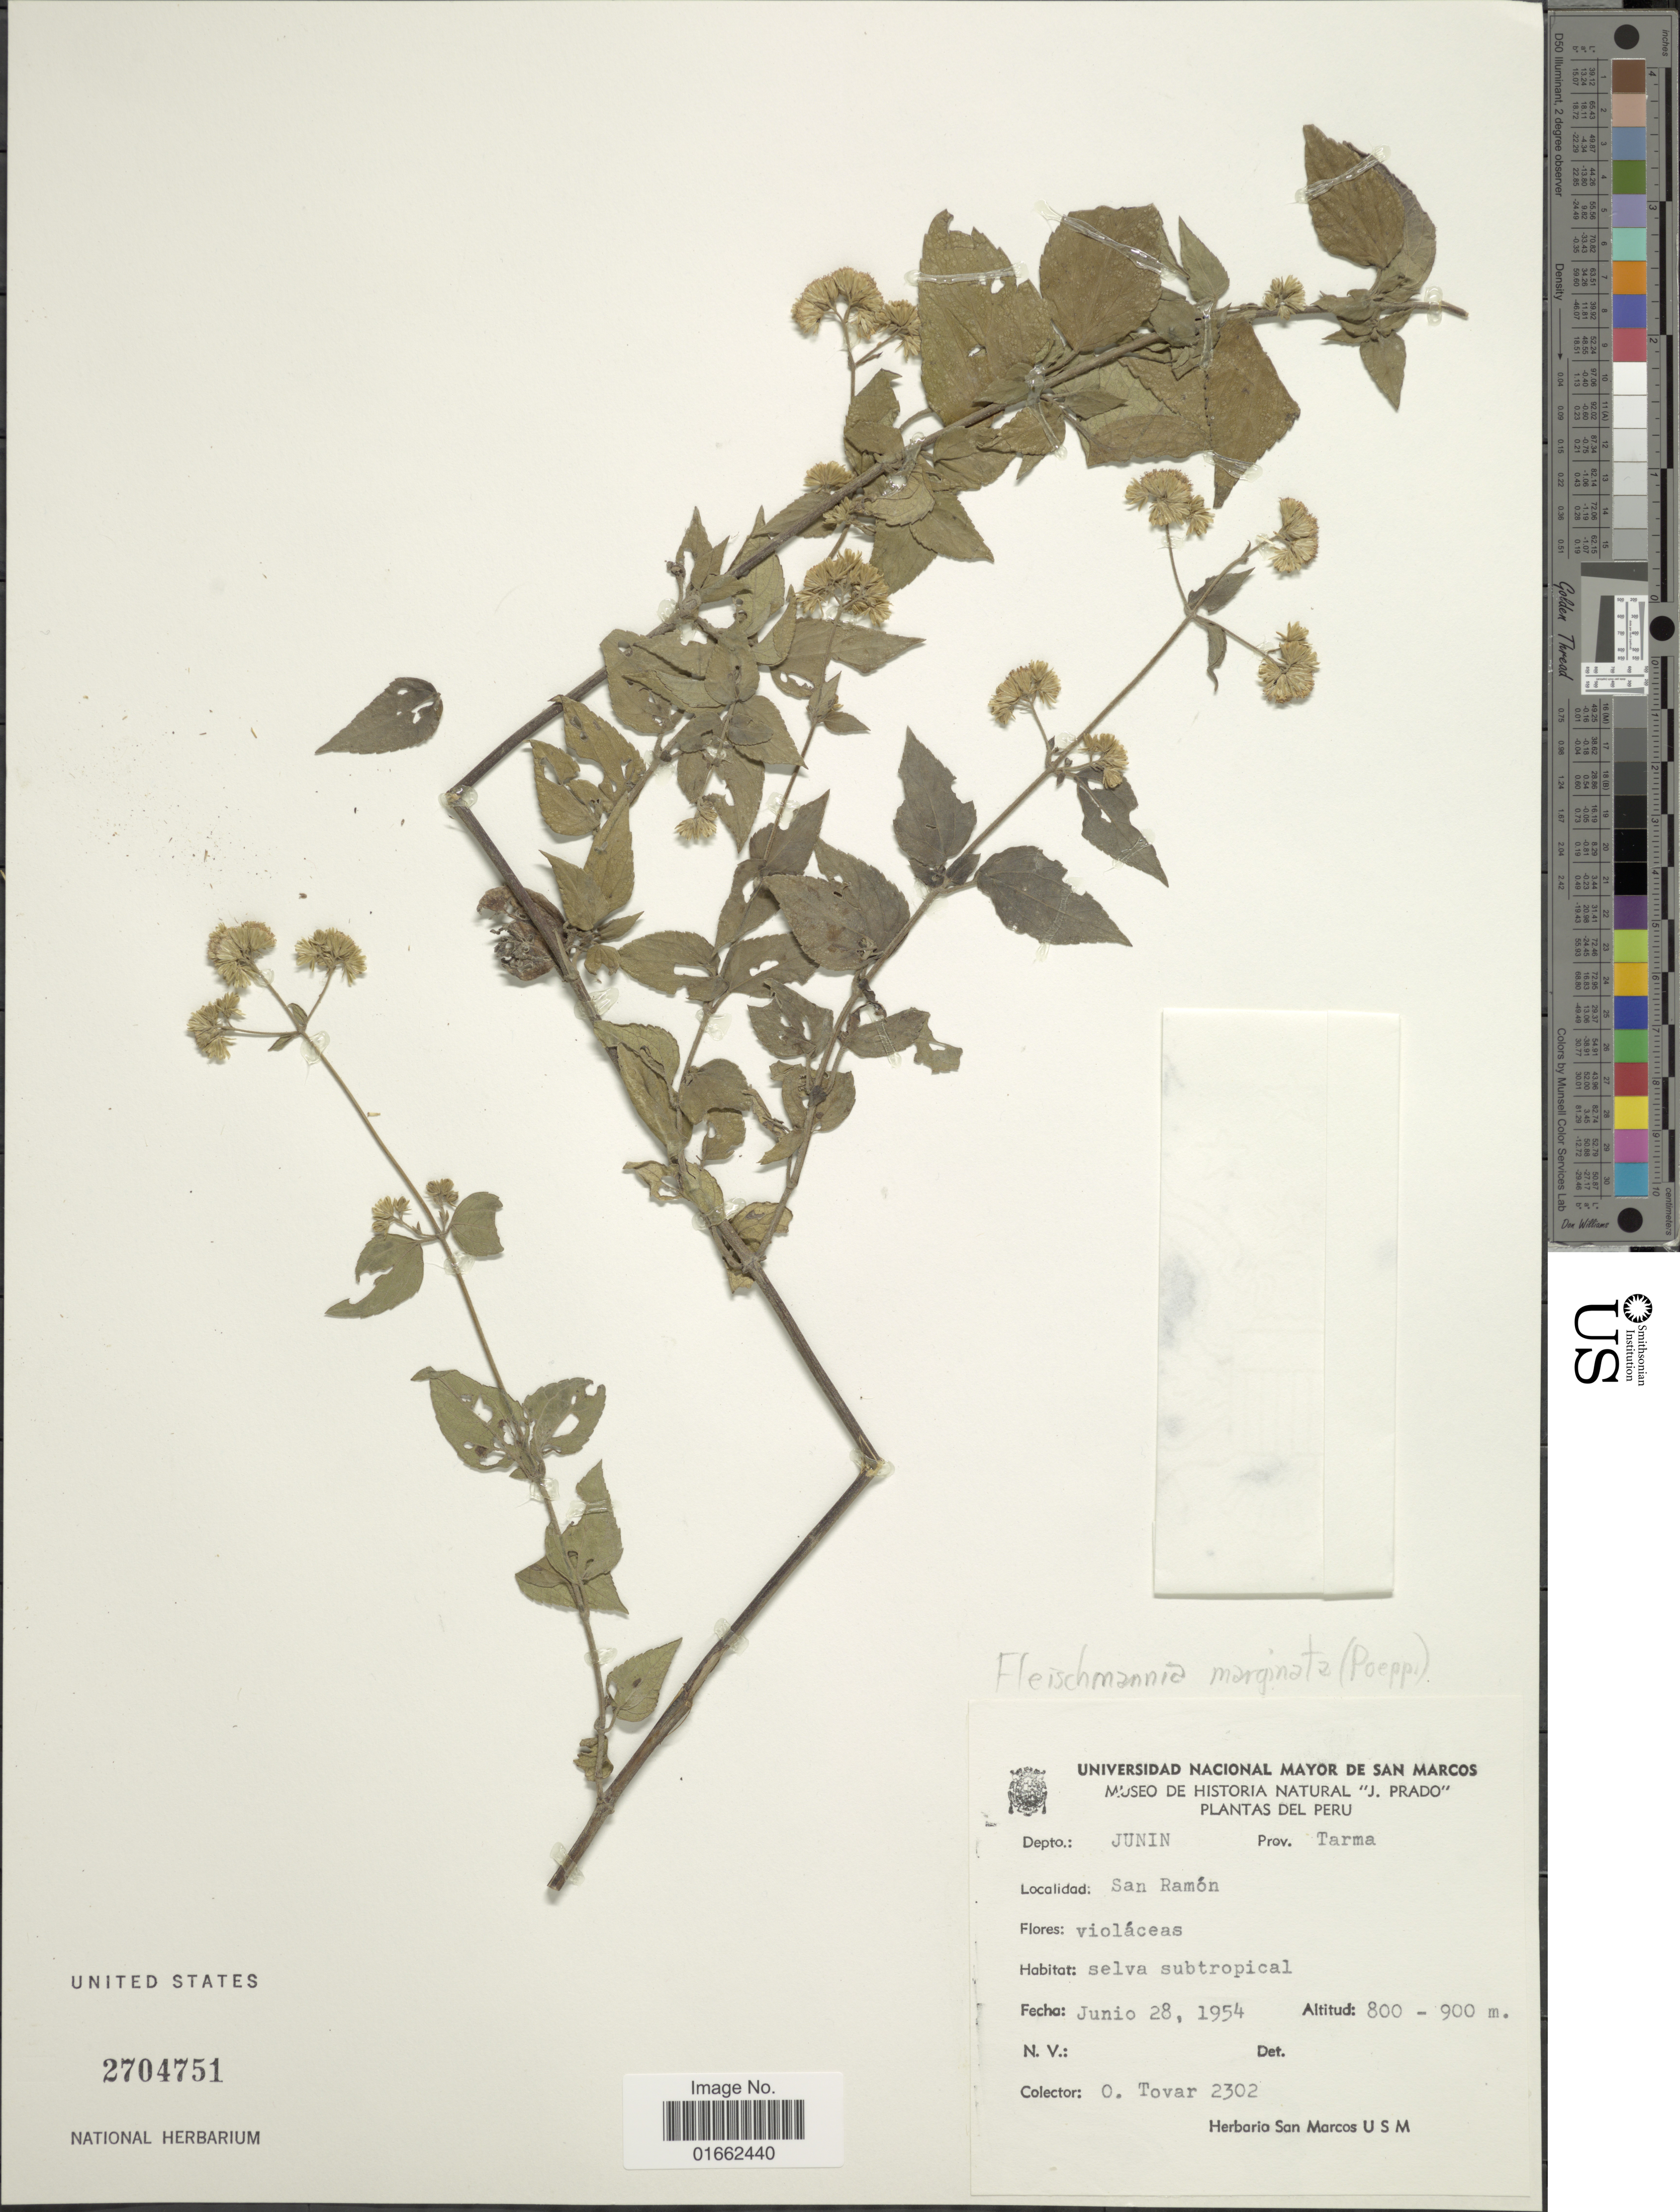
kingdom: Plantae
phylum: Tracheophyta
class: Magnoliopsida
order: Asterales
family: Asteraceae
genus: Fleischmannia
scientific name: Fleischmannia marginata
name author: (Poepp. & Endl.) R.M. King & H. Rob.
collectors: Ó. Tovar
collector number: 2302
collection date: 1954-06-28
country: Peru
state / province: Junín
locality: Depto.: Junin. Prov. Tarma. San RRamn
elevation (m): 800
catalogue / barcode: US 2704751